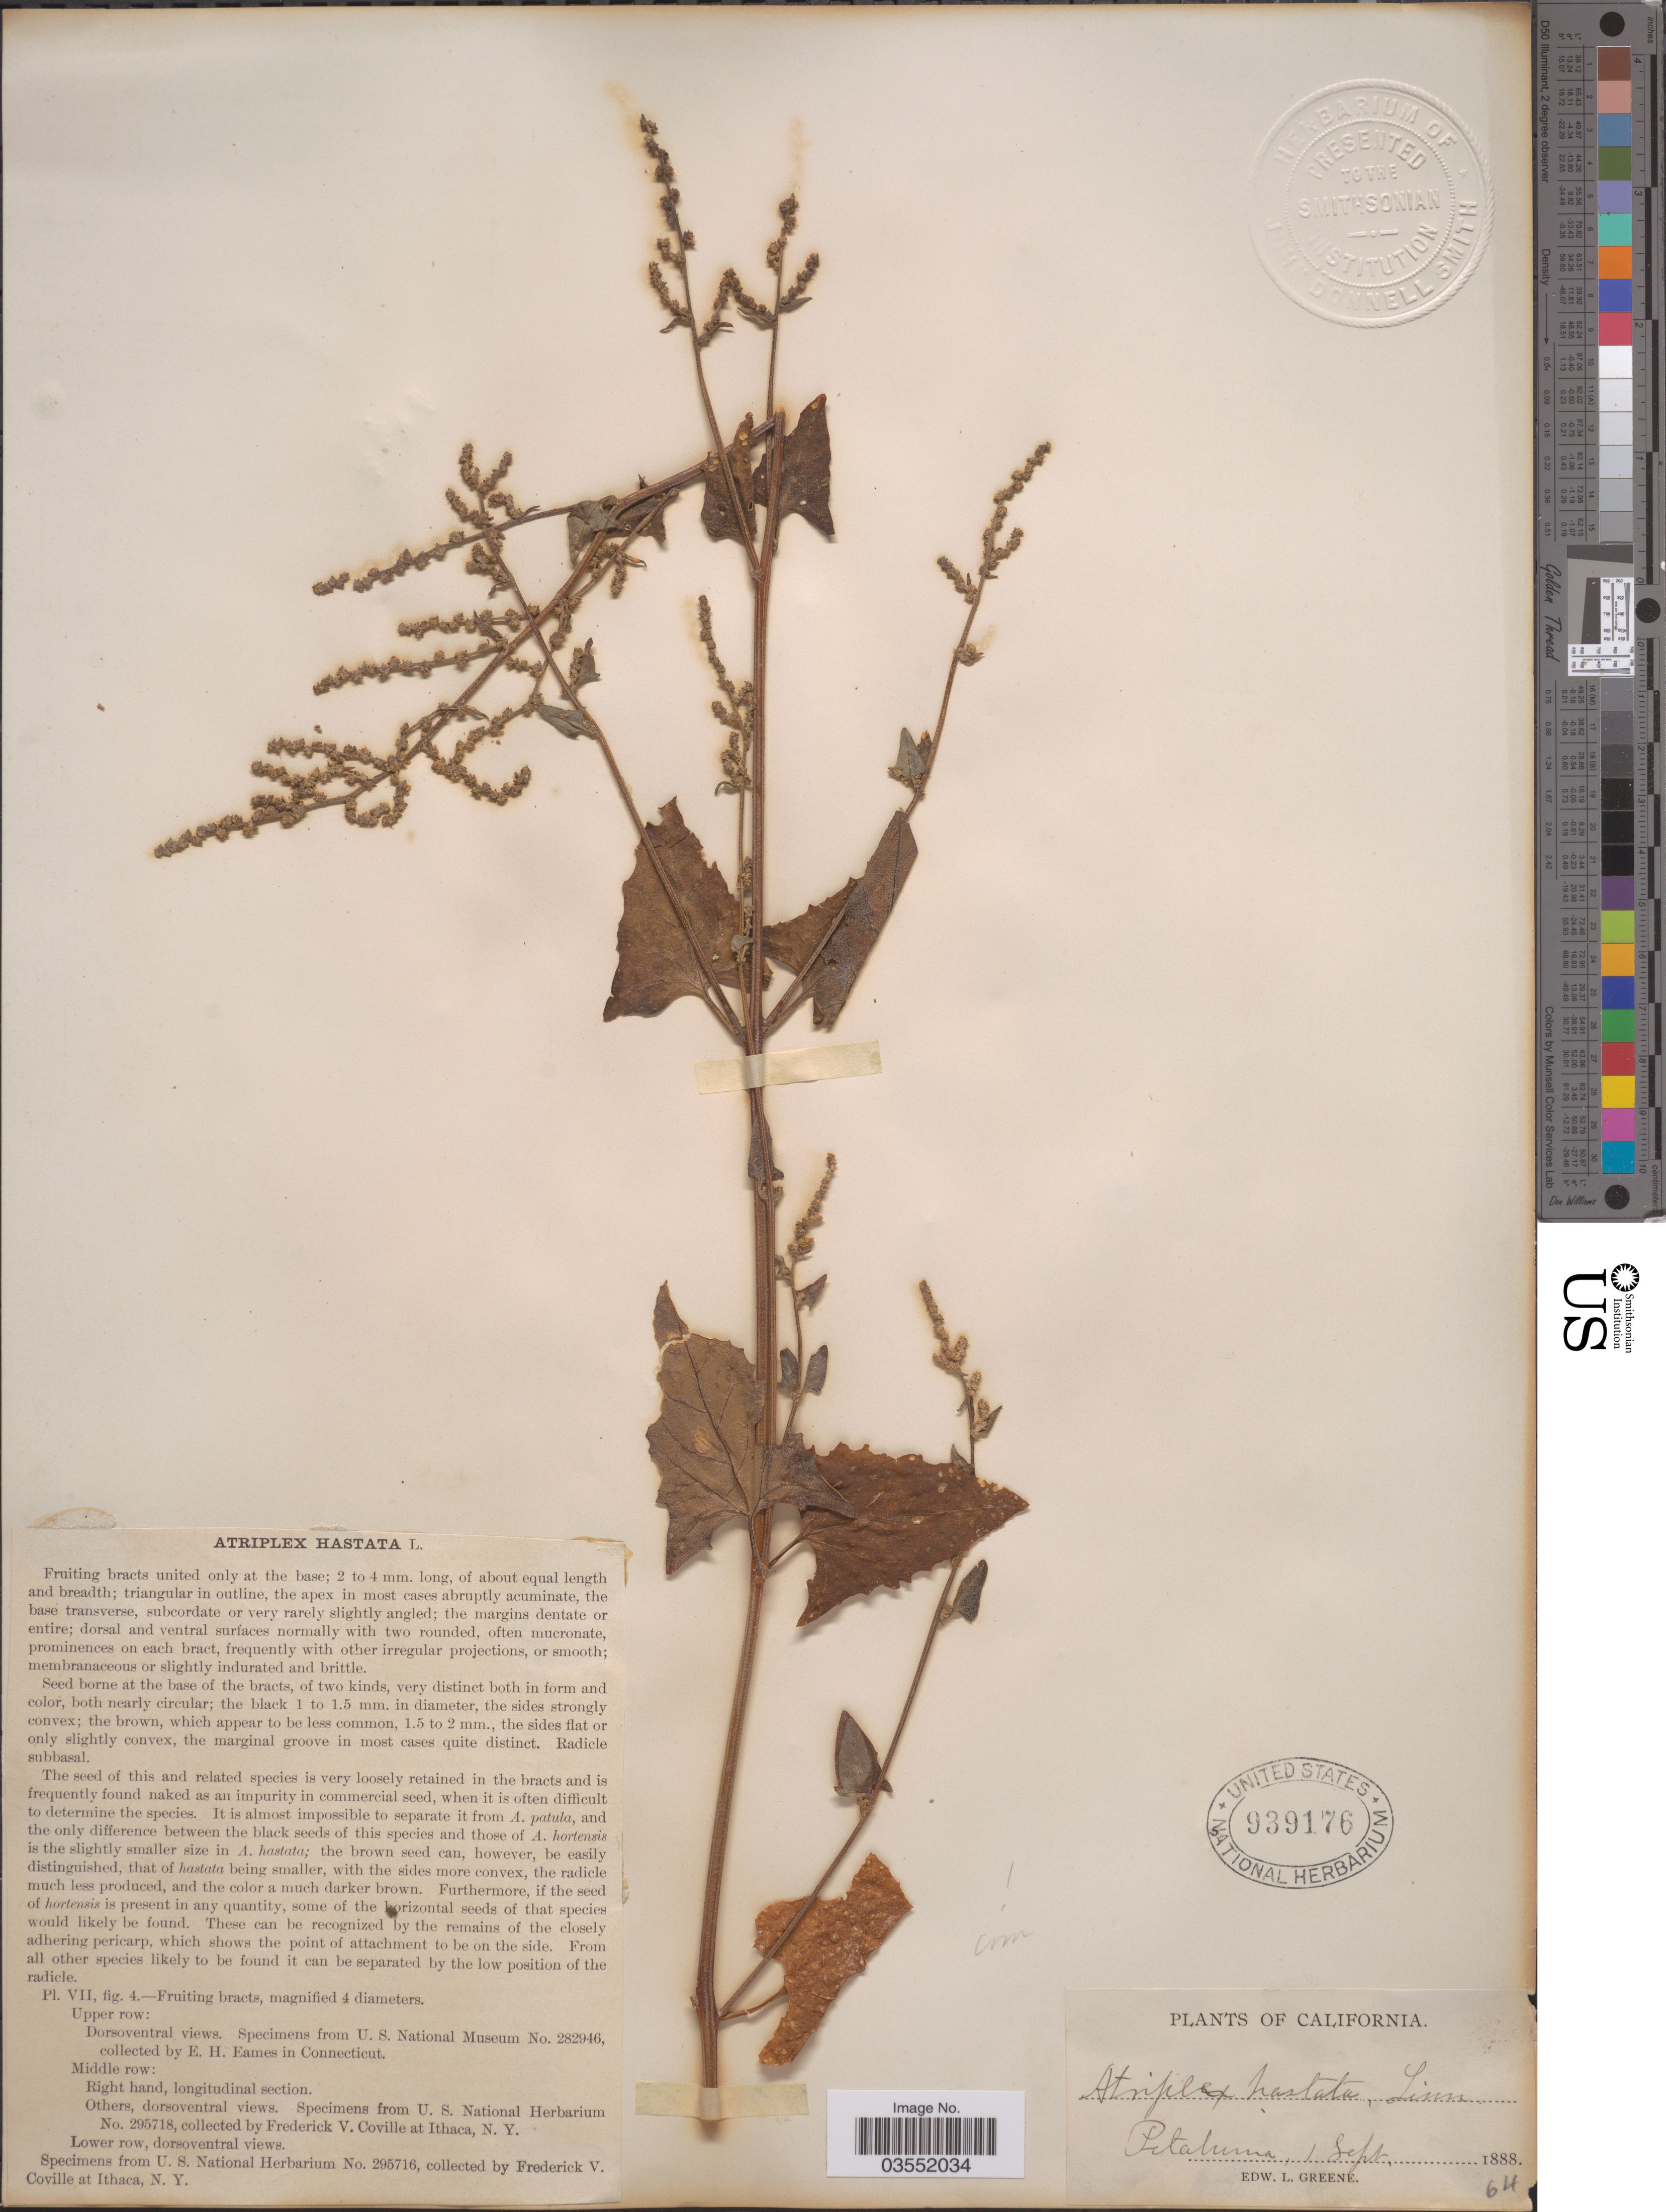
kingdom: Plantae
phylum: Tracheophyta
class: Magnoliopsida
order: Caryophyllales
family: Amaranthaceae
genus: Atriplex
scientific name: Atriplex hastata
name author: L.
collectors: E. L. Greene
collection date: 1888-09-01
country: United States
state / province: California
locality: Petaluma.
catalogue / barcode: US 939176